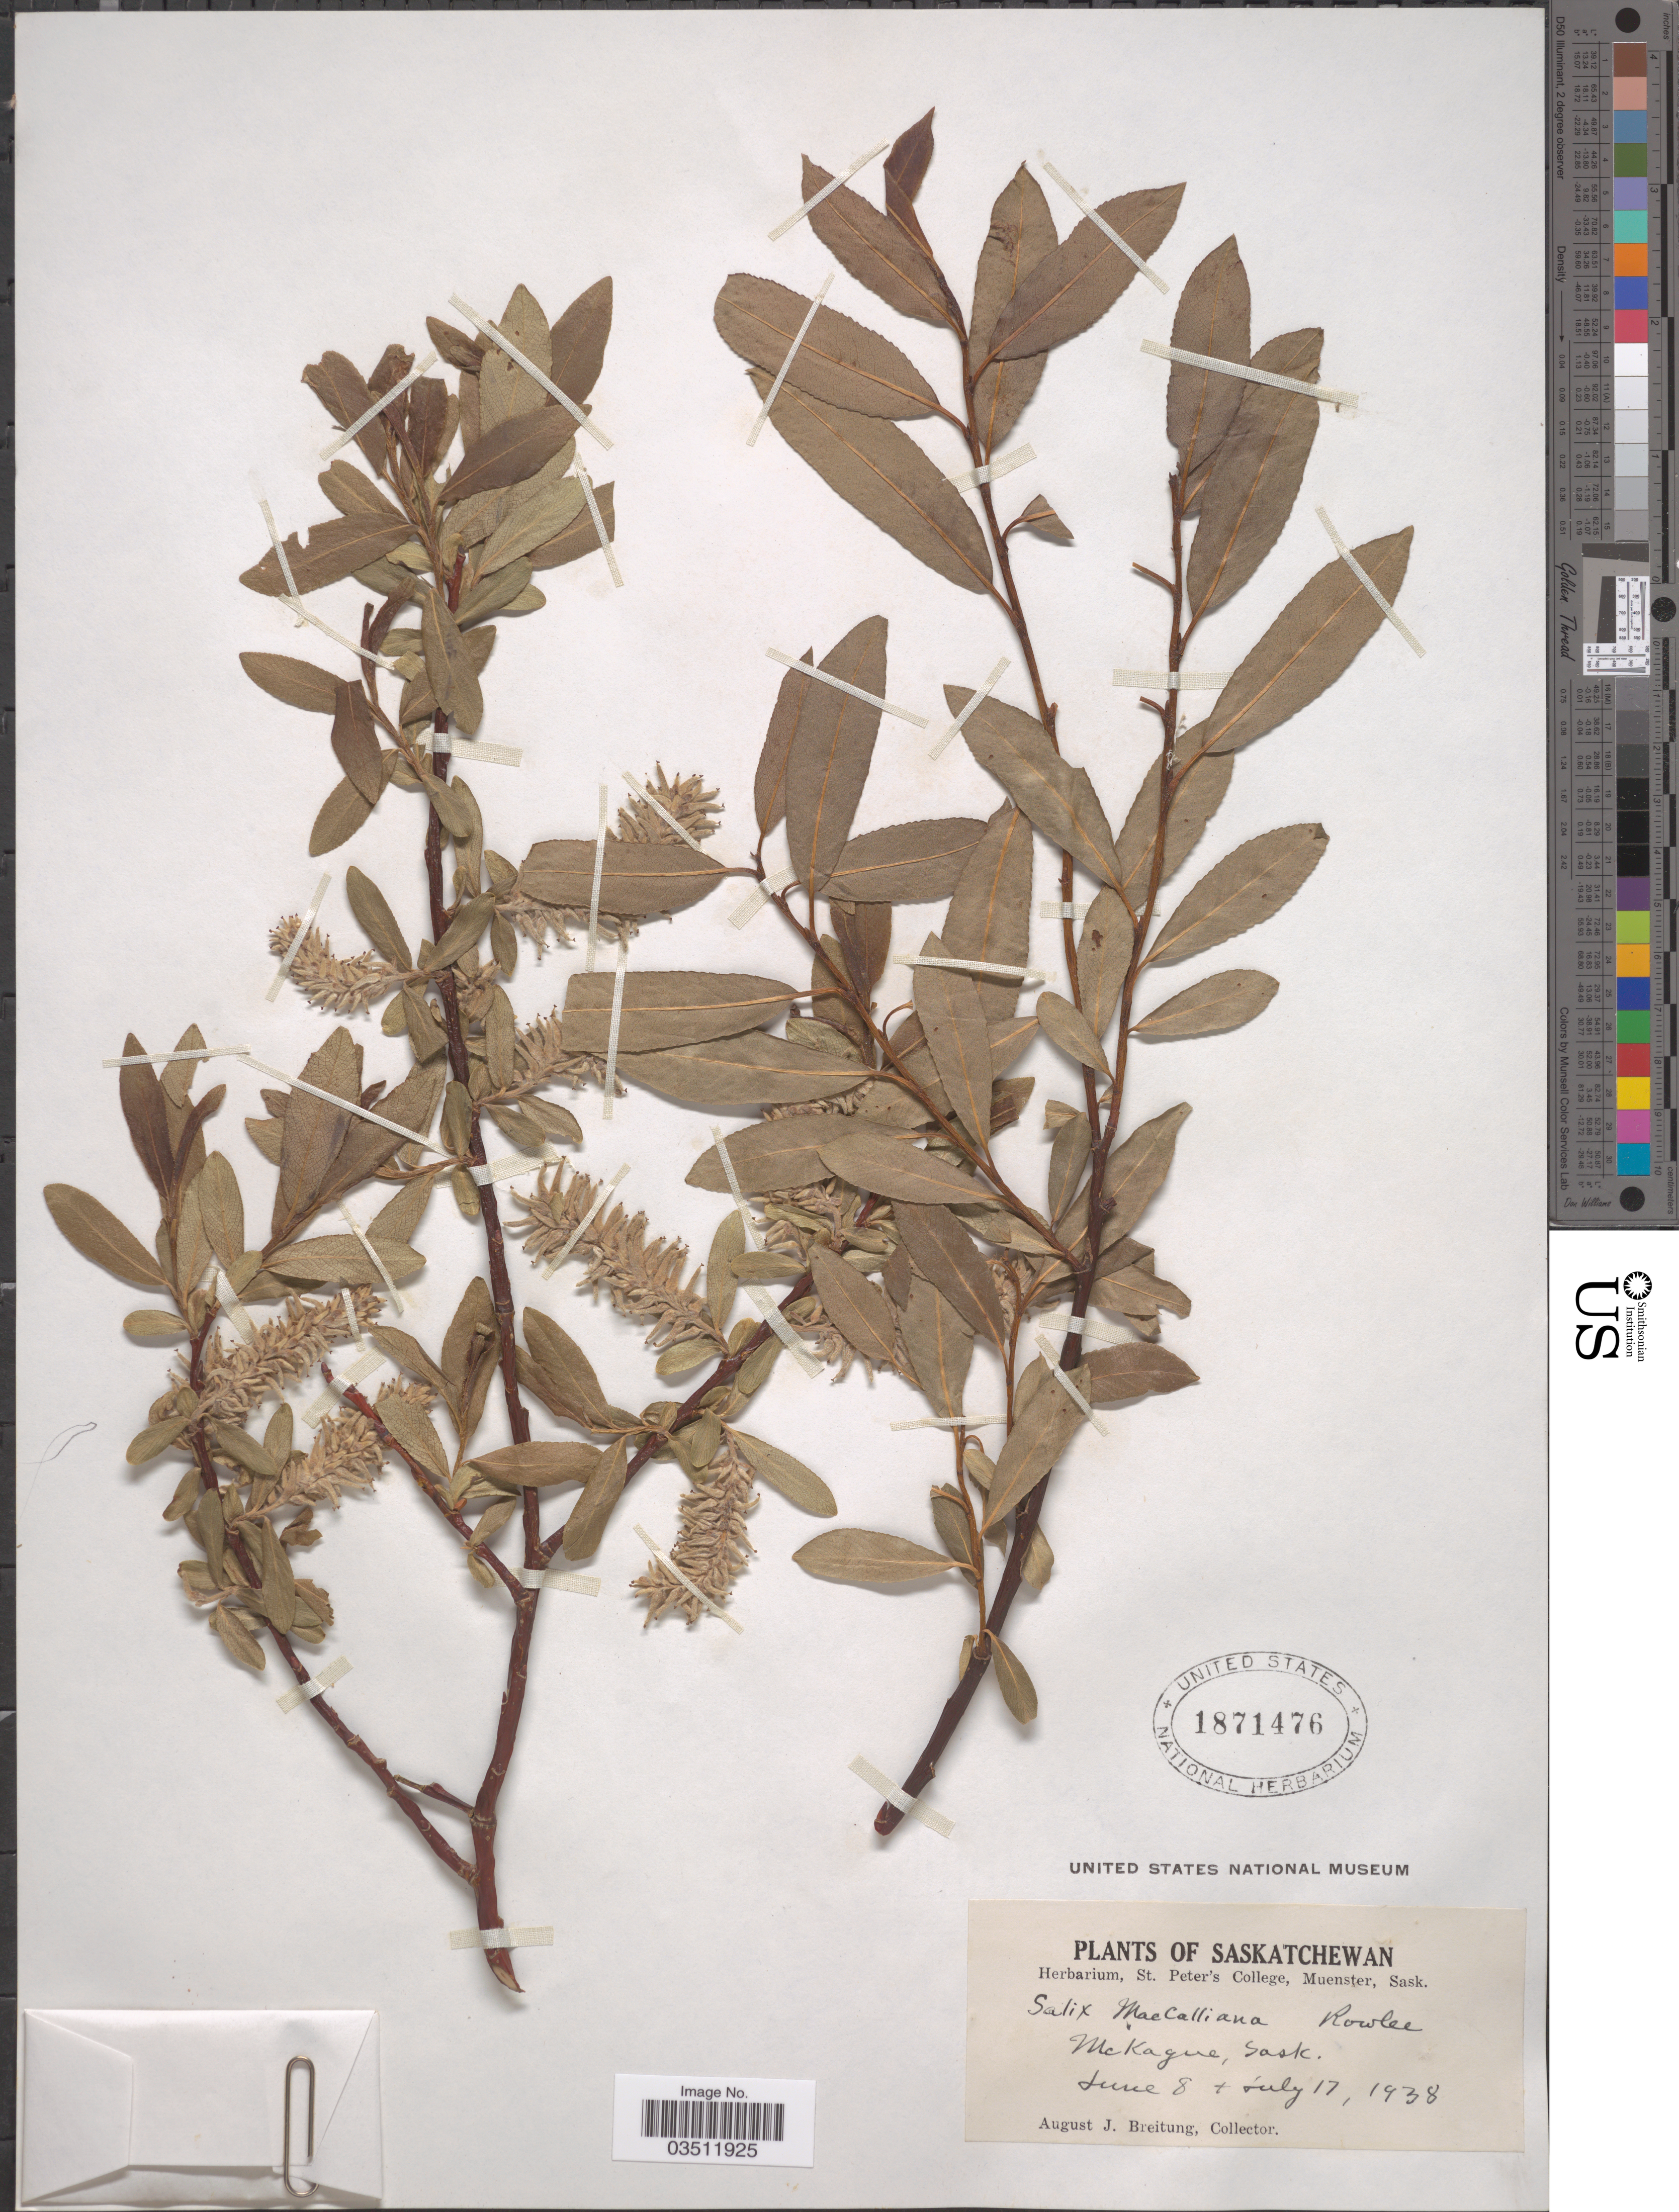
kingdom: Plantae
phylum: Tracheophyta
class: Magnoliopsida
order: Malpighiales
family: Salicaceae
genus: Salix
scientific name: Salix maccalliana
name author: Rowlee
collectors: A. Breitung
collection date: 1938-06-08/1938-07-17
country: Canada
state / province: Saskatchewan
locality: McKague.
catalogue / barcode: US 1871476